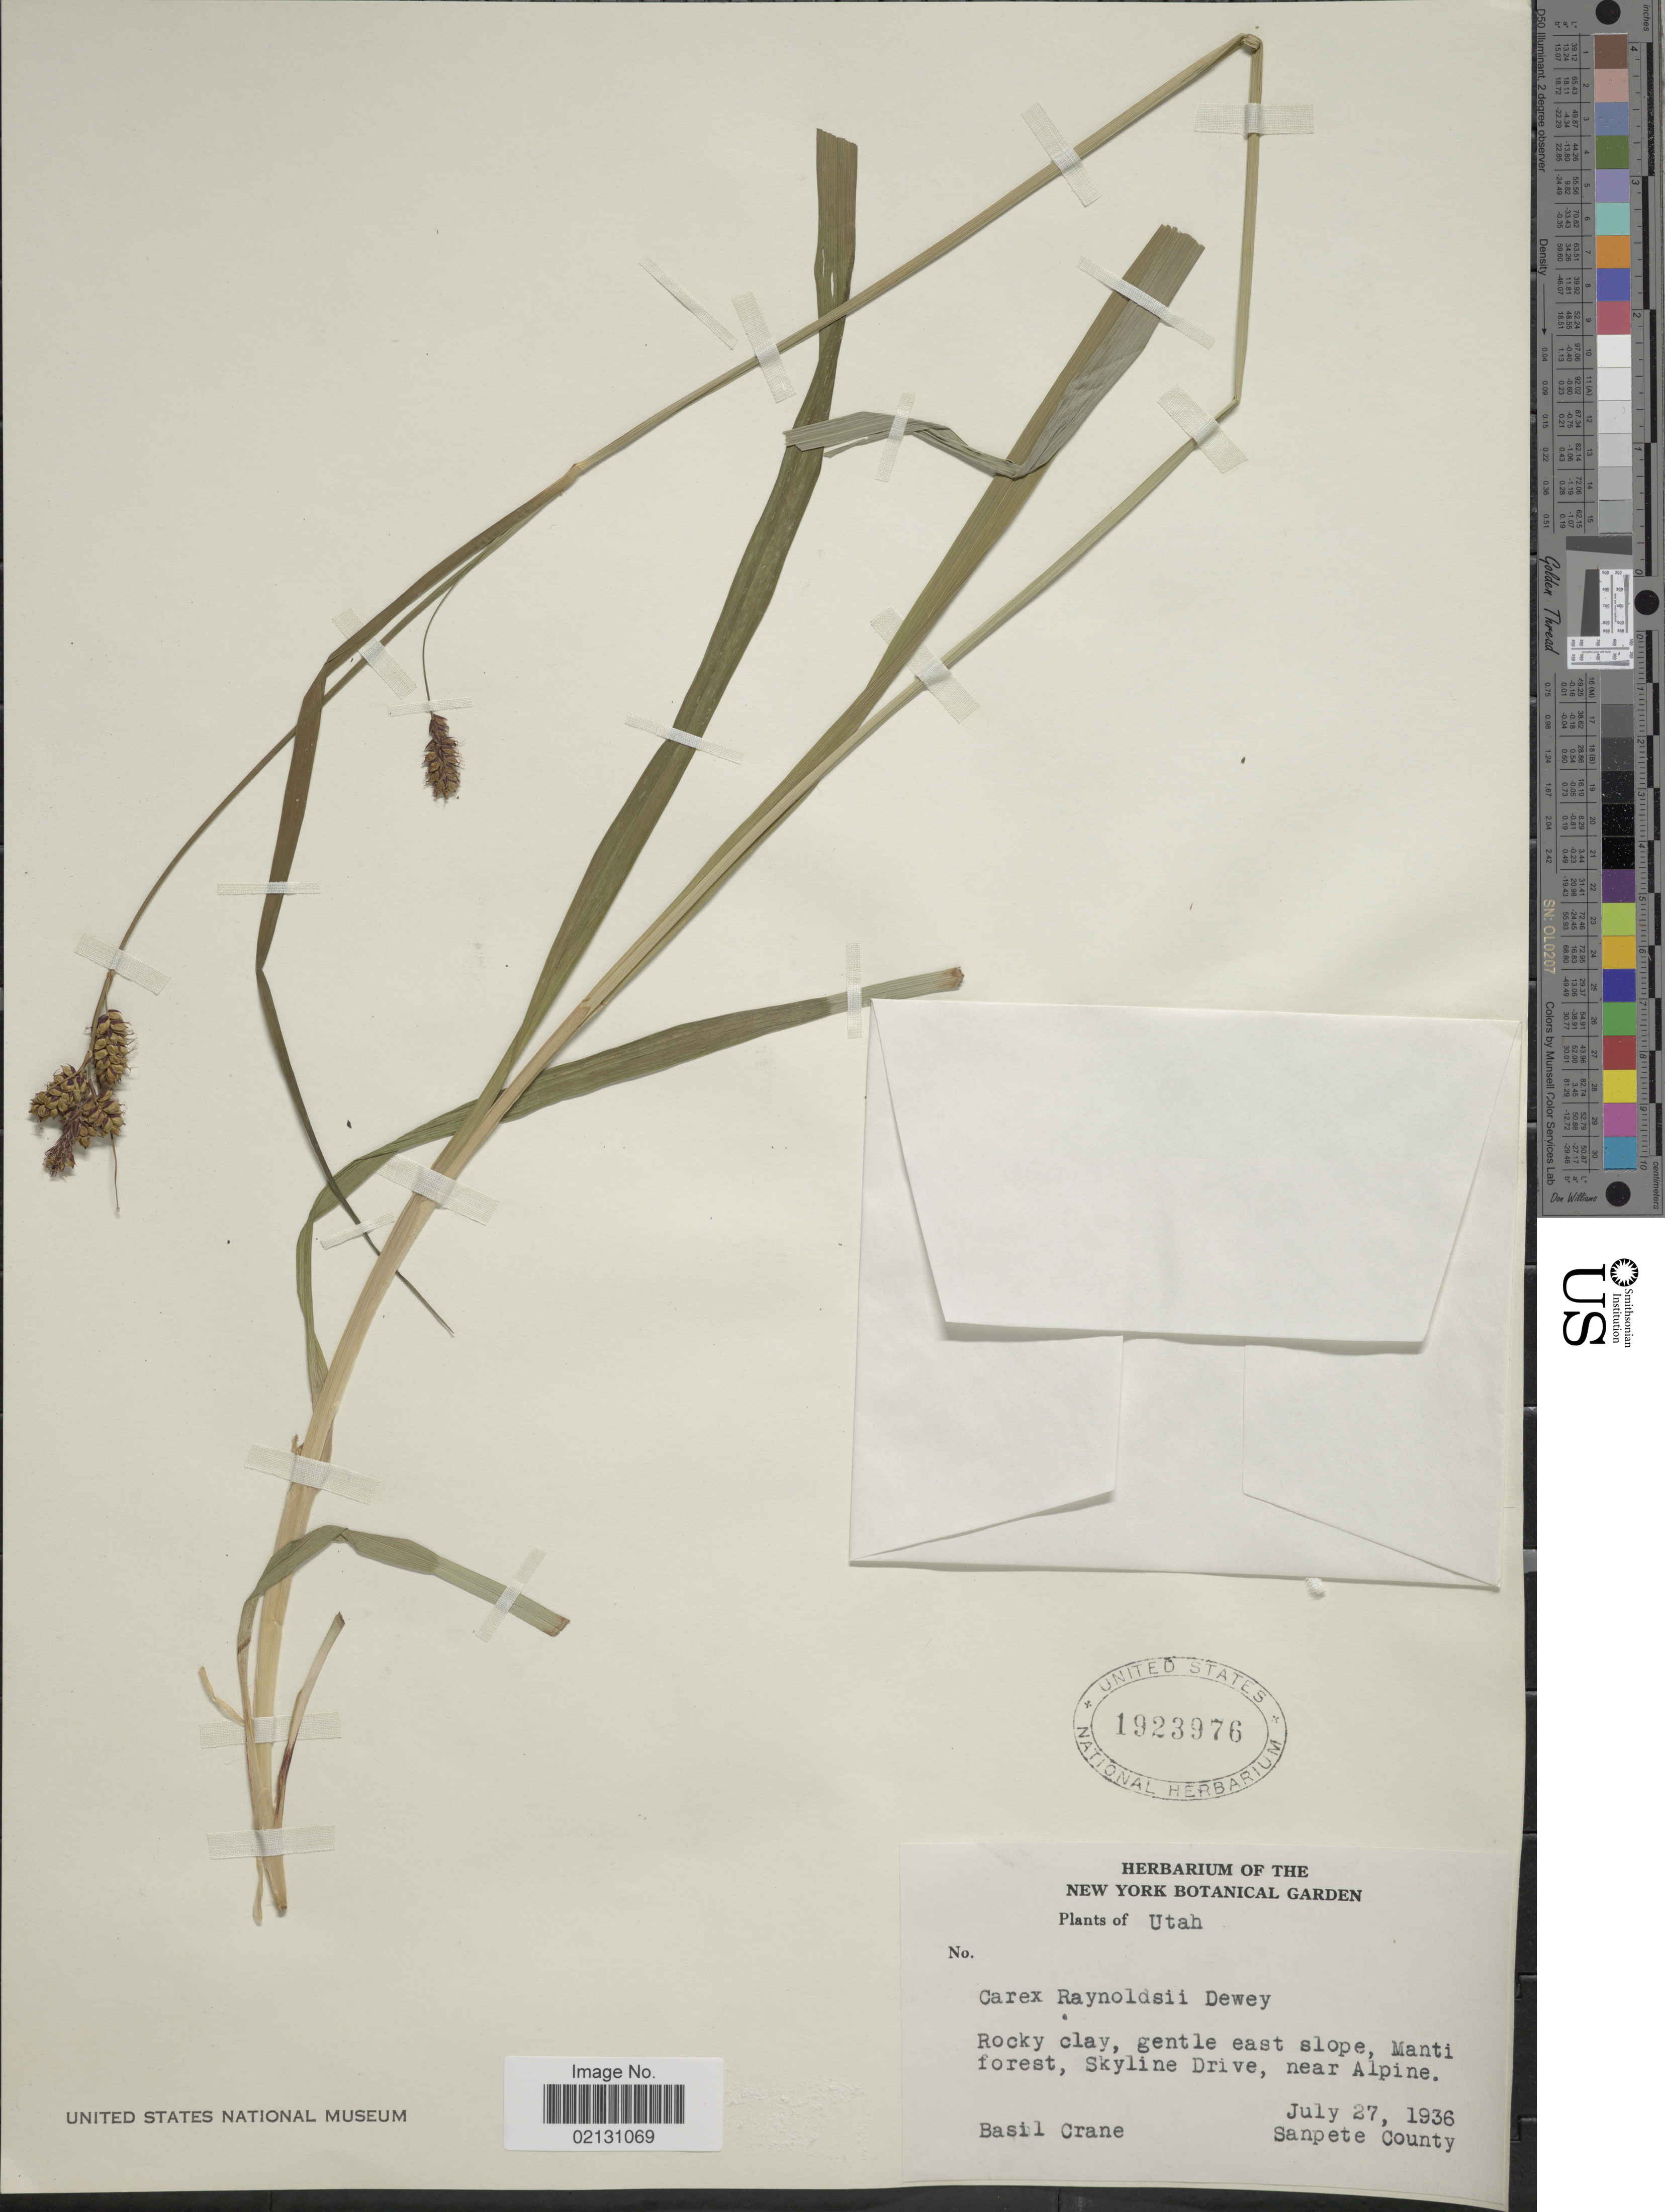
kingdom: Plantae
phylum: Tracheophyta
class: Liliopsida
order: Poales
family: Cyperaceae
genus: Carex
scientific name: Carex raynoldsii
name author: Dewey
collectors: B. Crane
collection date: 1936-07-27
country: United States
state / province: Utah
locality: Rocky clay, gentle east slope, Manti forest, Skyline Drive, near Alpine, Sanpete County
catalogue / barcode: US 1923976